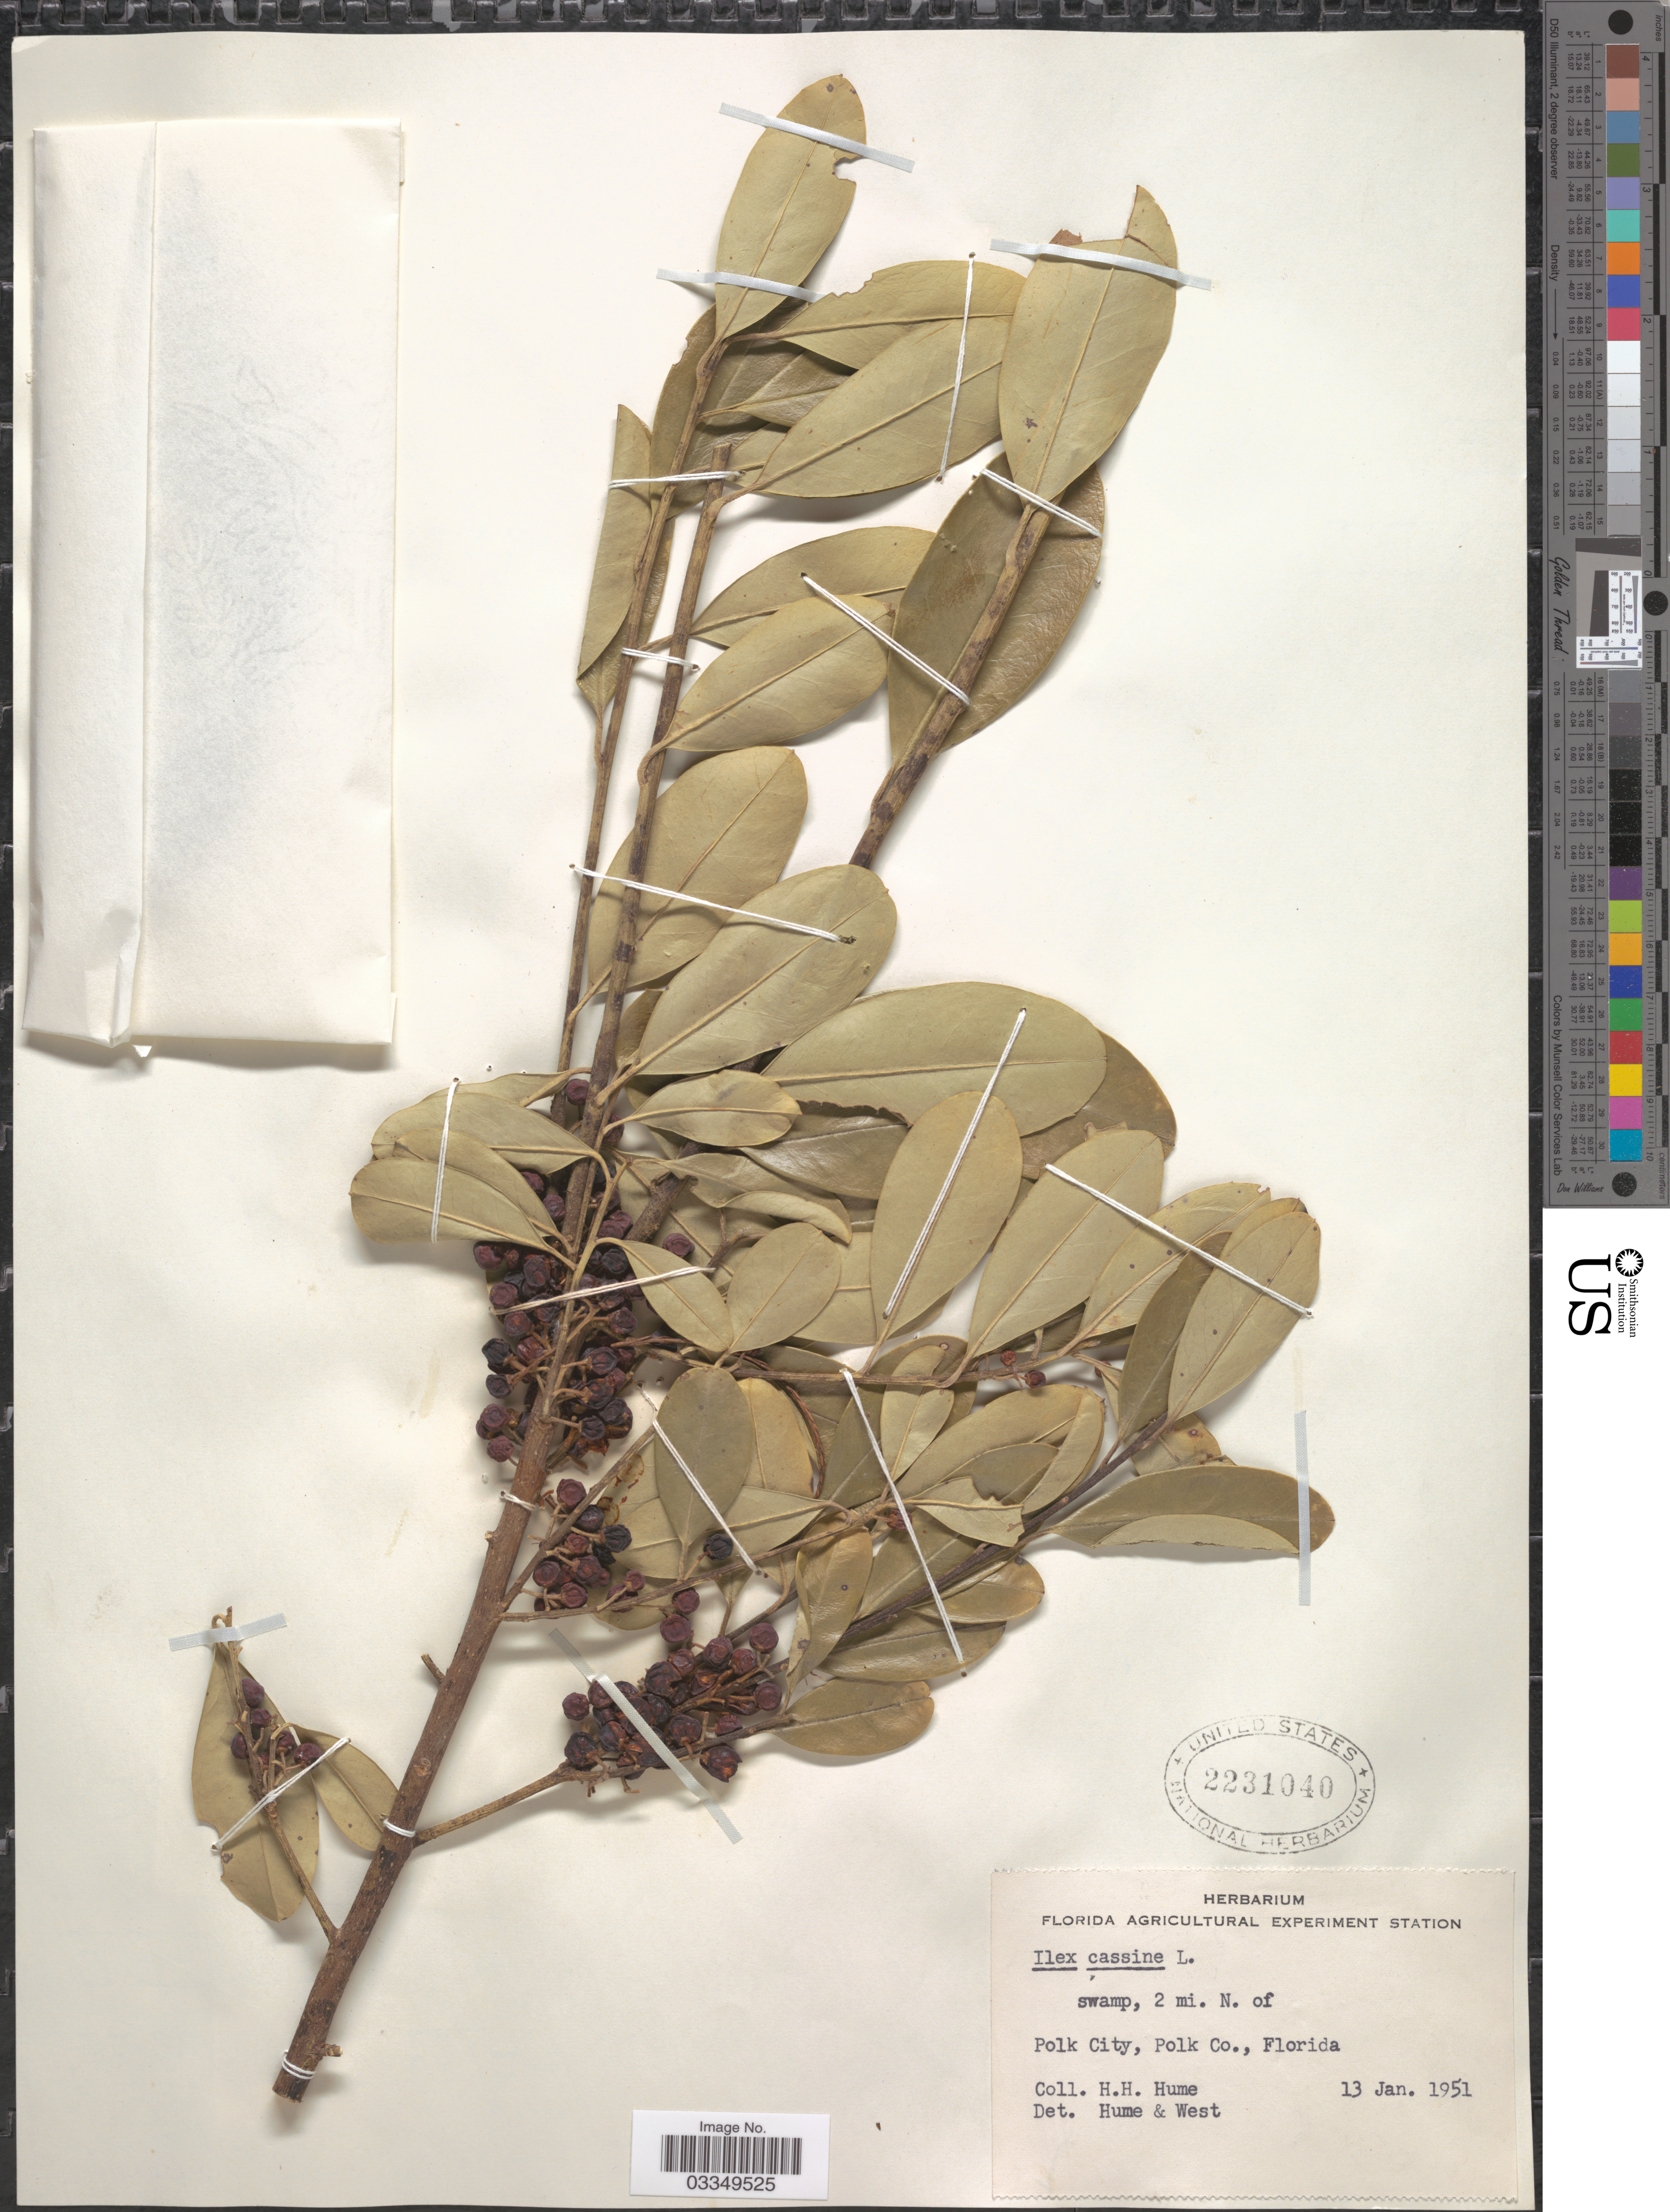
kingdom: Plantae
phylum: Tracheophyta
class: Magnoliopsida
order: Aquifoliales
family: Aquifoliaceae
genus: Ilex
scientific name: Ilex cassine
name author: L.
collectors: H. Hume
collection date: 1951-01-13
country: United States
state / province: Florida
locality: Swamp, 2 mi. N. of Polk City, Polk Co.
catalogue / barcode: US 2231040